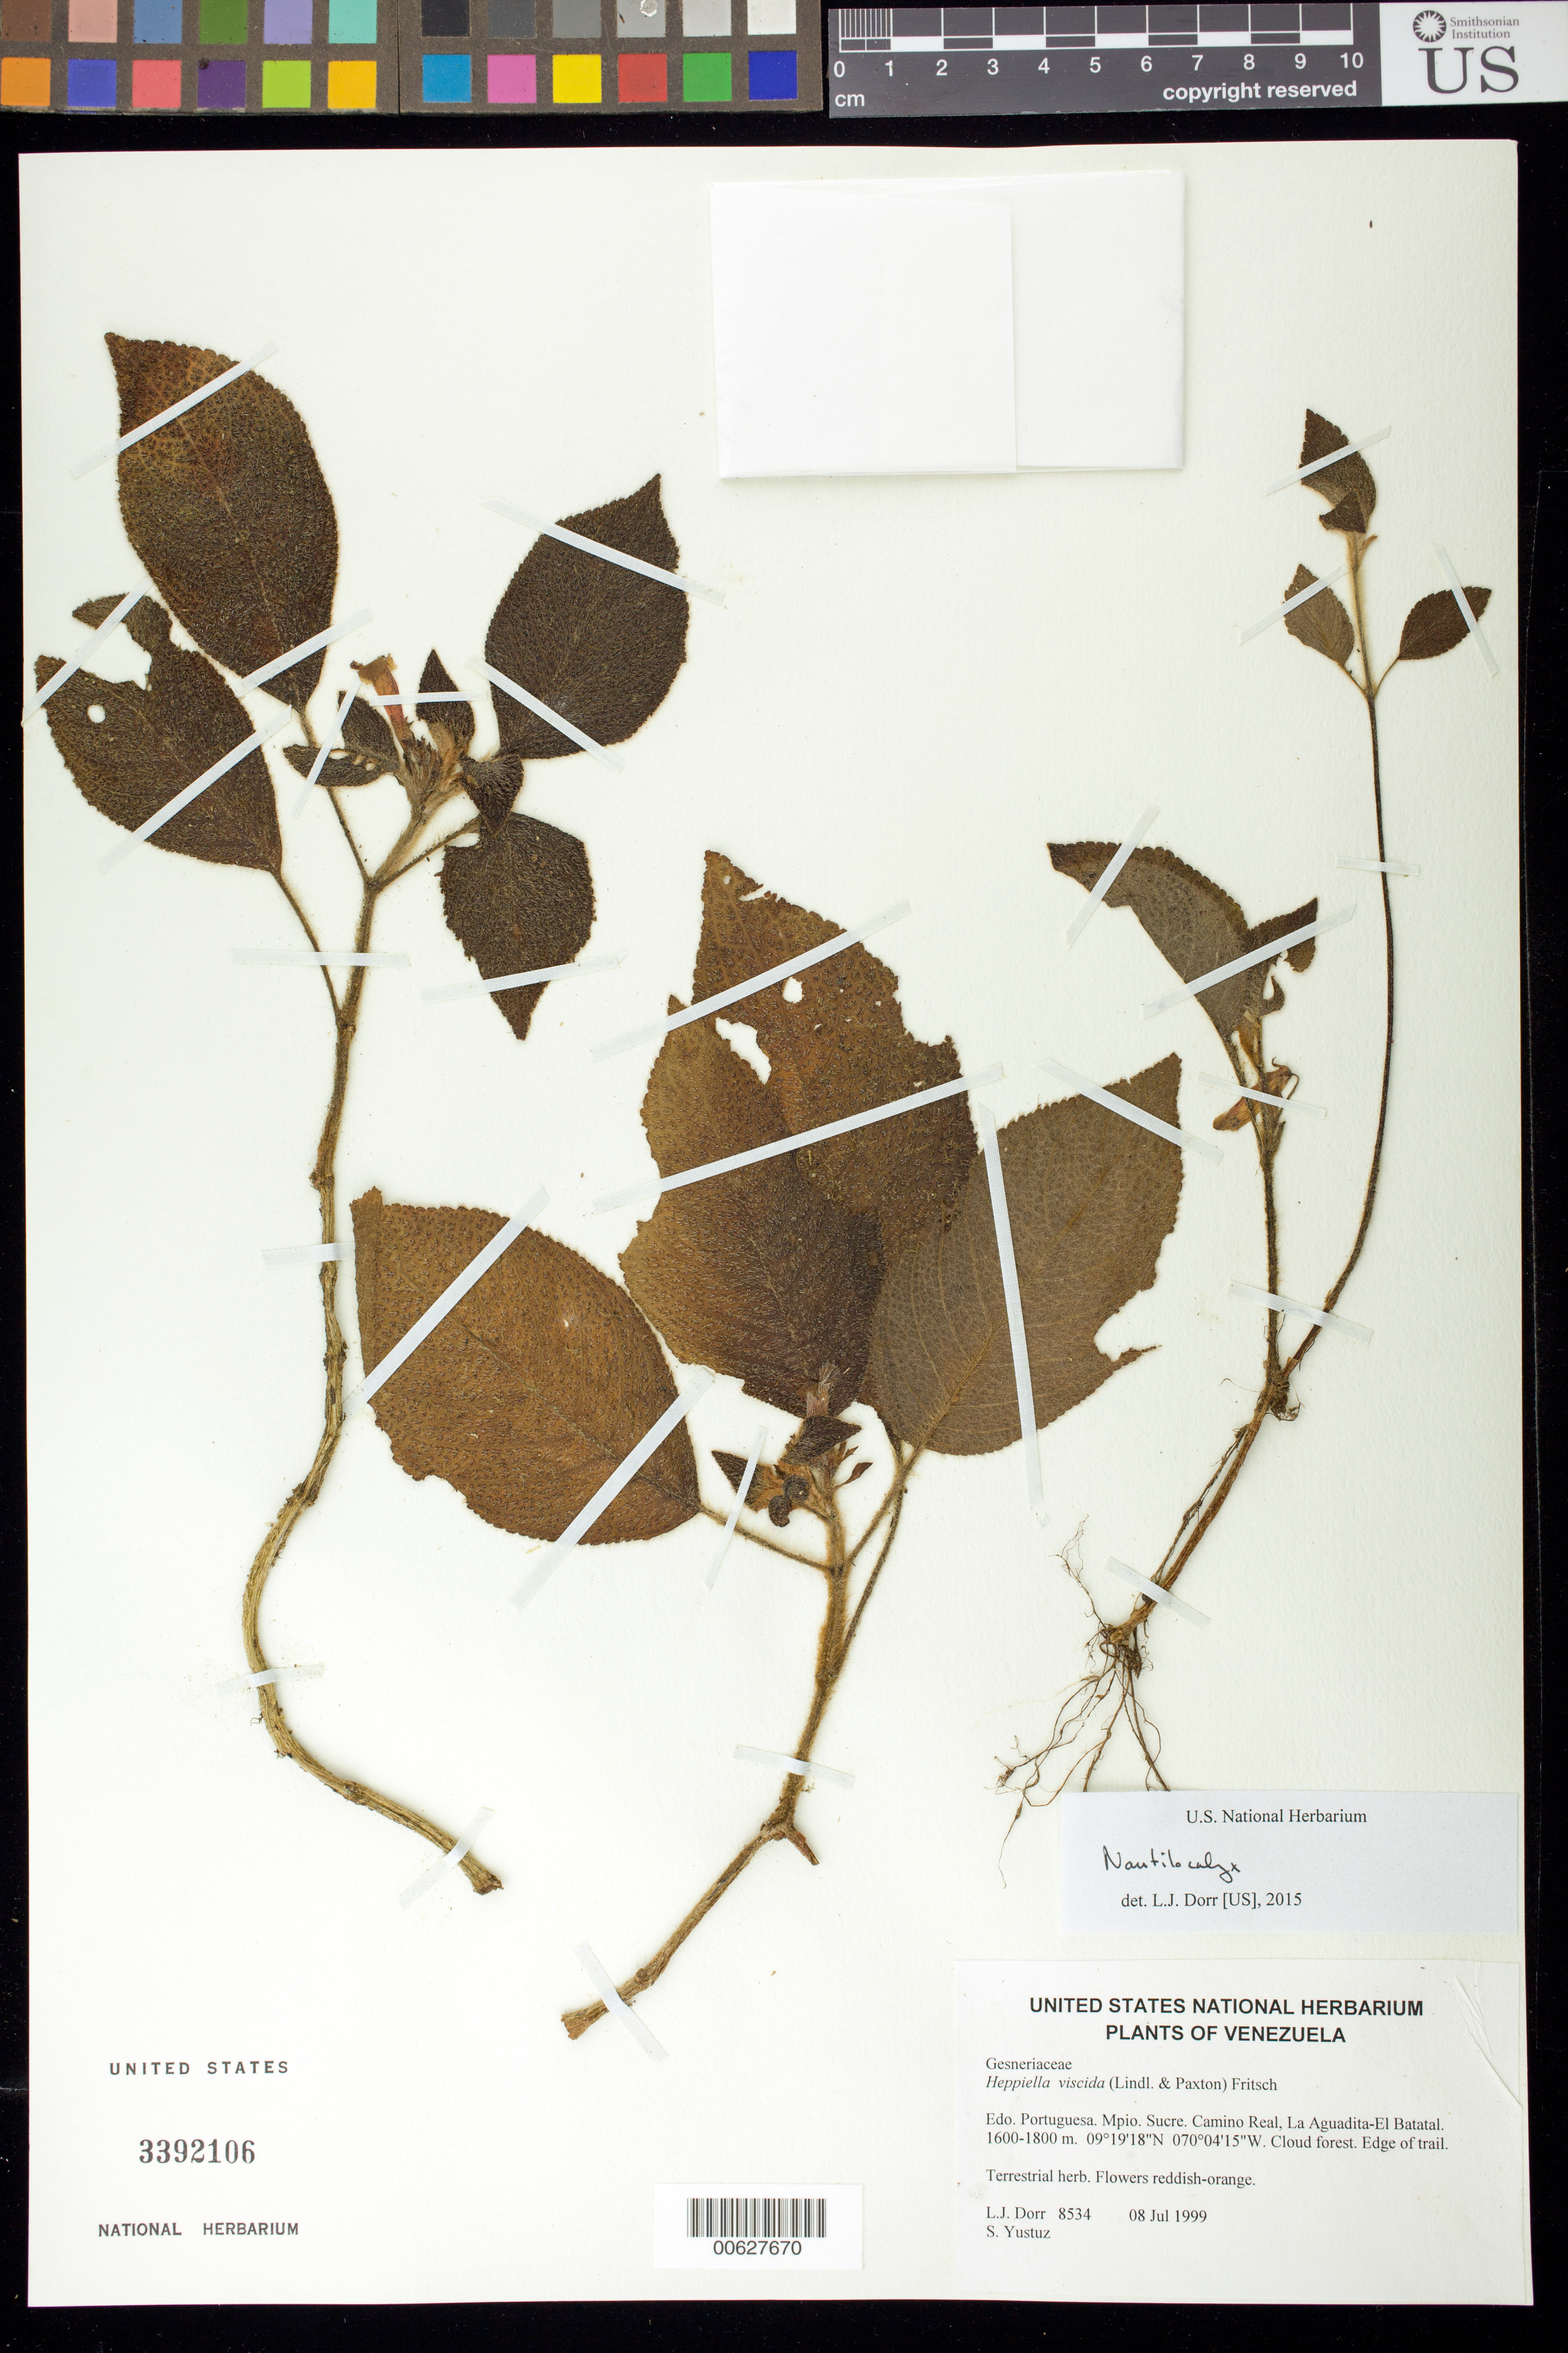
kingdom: Plantae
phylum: Tracheophyta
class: Magnoliopsida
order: Lamiales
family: Gesneriaceae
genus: Nautilocalyx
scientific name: Nautilocalyx sp.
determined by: Dorr, L. J., (BOT), Smithsonian Institution - National Museum of Natural History (UNITED STATES)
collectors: L. J. Dorr & S. Yustiz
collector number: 8534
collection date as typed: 08 Jul 1999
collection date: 1999-07-08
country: Venezuela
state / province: Portuguesa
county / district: Sucre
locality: Camino Real, La Aguadita-El Batatal.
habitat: Cloud forest. Edge of trail.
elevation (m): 1600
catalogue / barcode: US 3392106